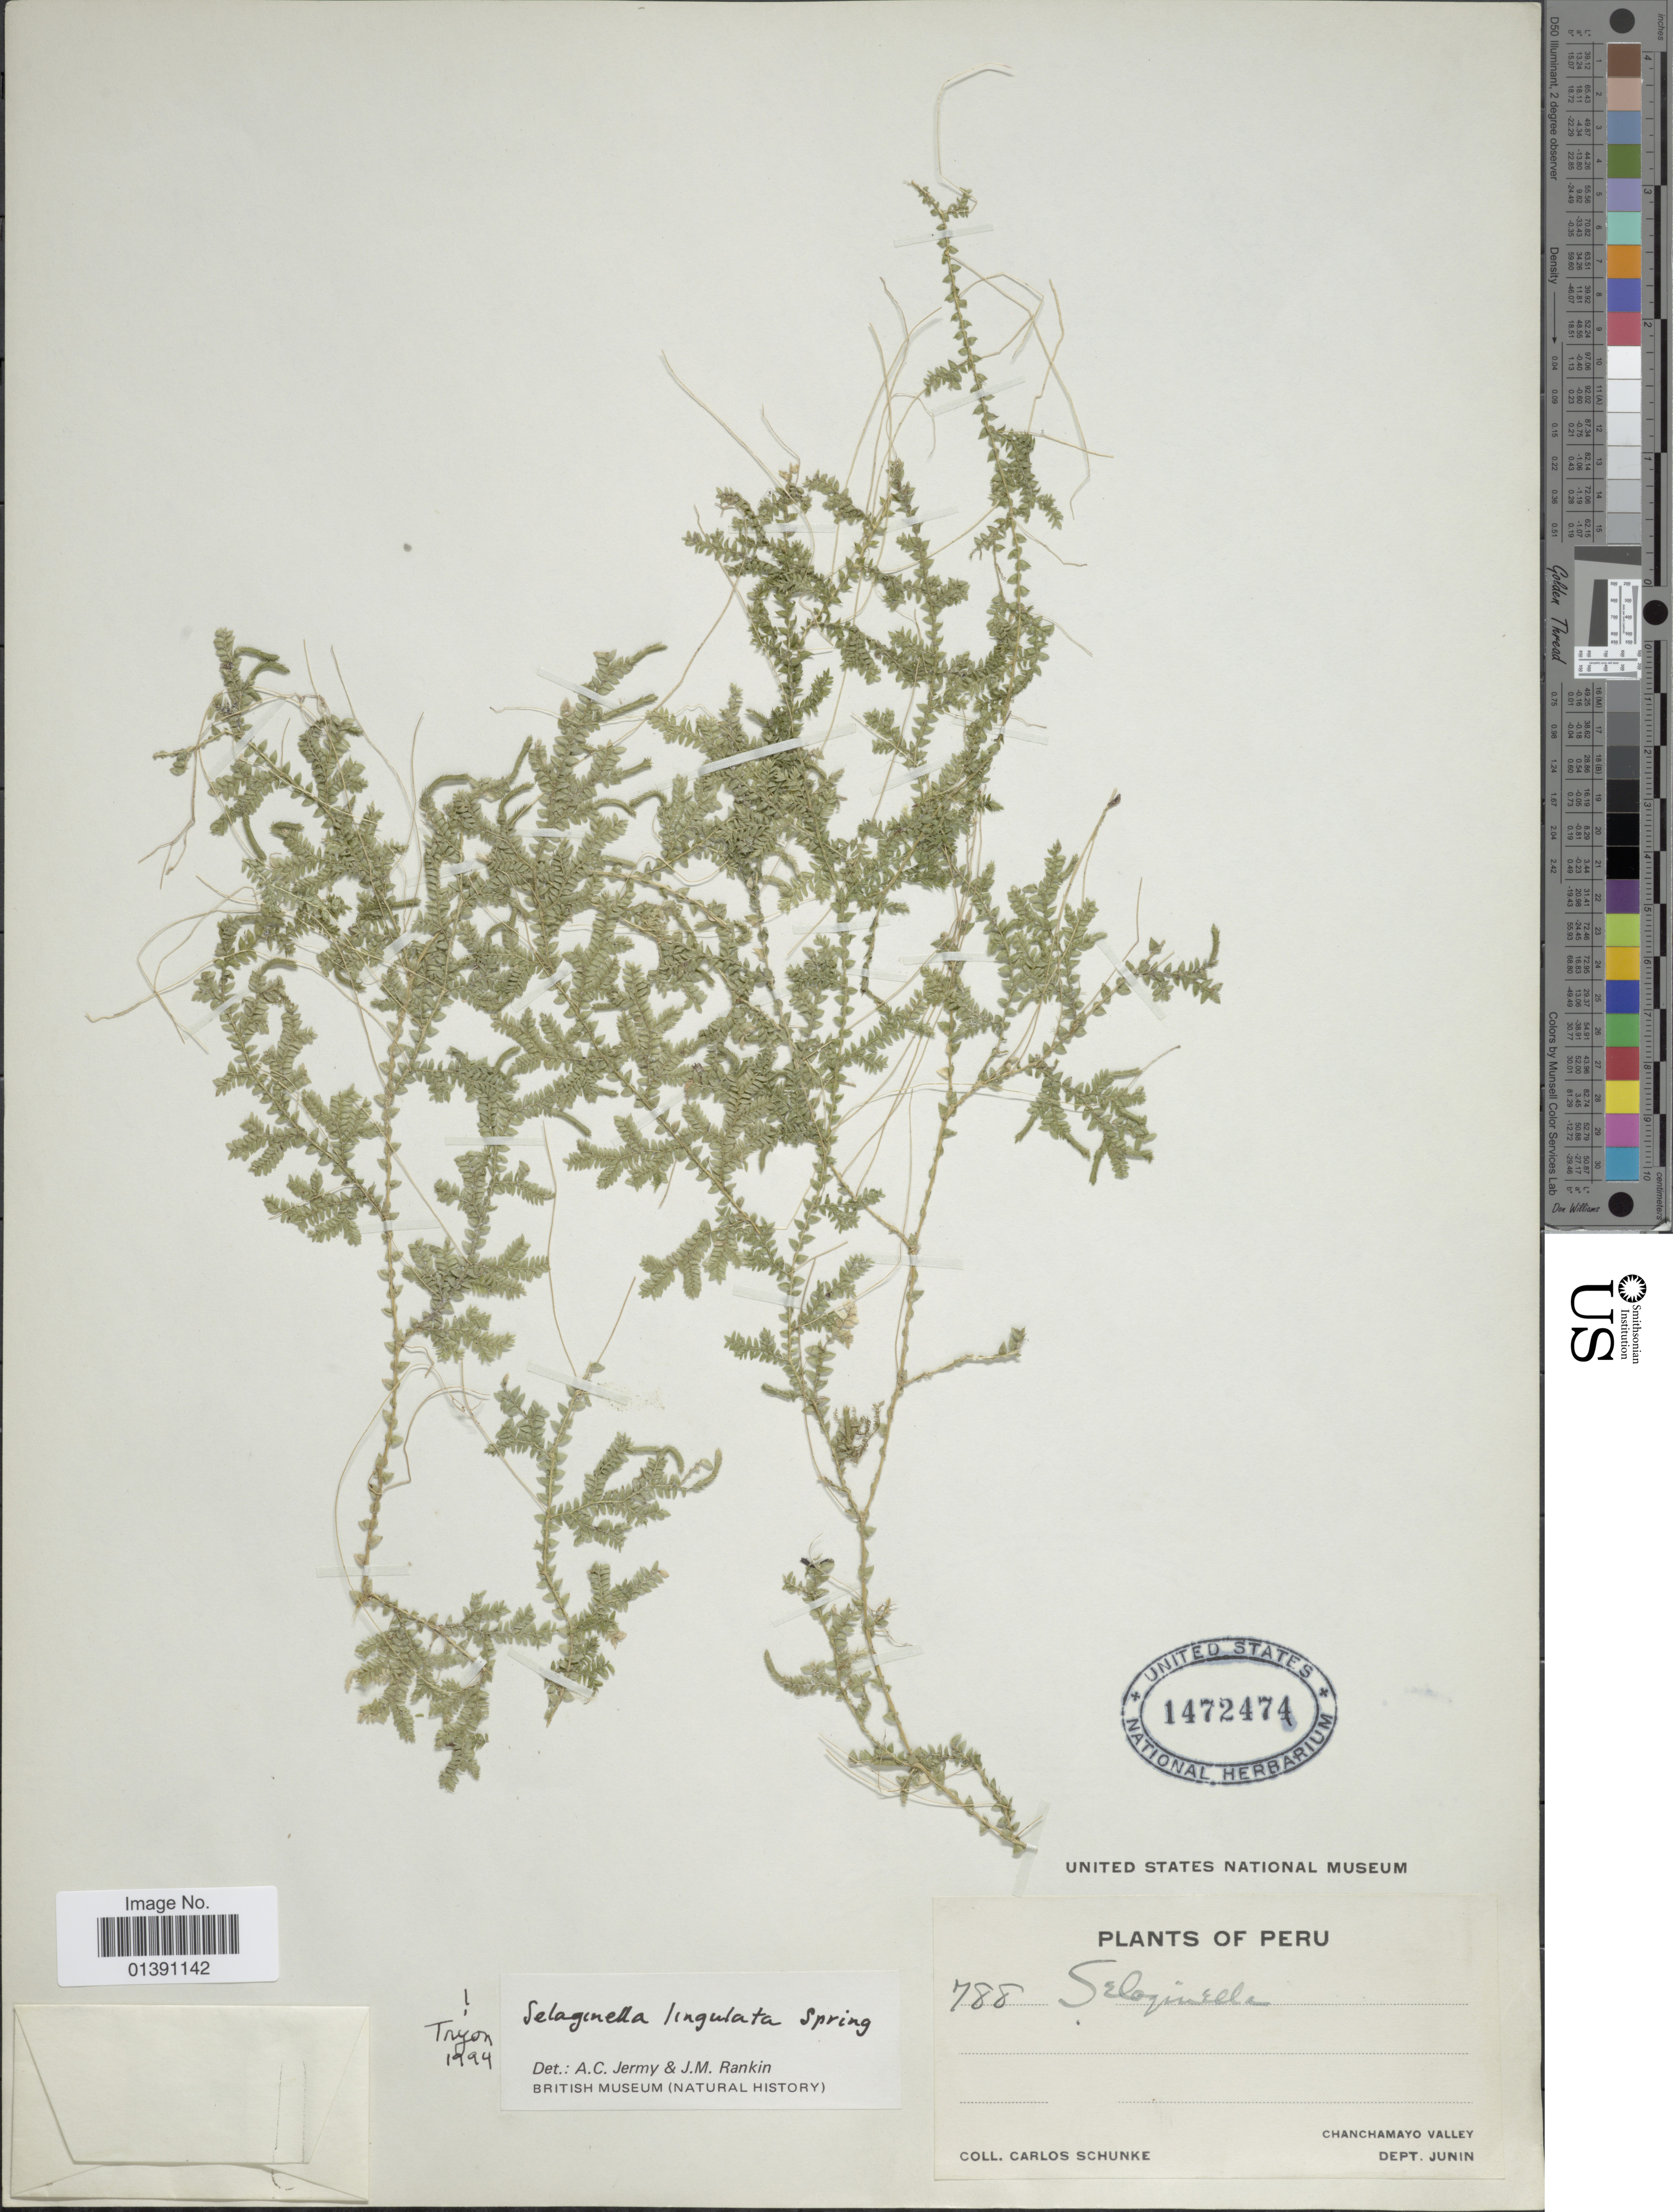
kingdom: Plantae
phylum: Tracheophyta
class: Lycopodiopsida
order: Selaginellales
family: Selaginellaceae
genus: Selaginella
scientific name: Selaginella lingulata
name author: Spring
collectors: C. Schunke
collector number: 788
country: Peru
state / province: Junín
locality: Chanchamayo Valley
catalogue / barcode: US 1472474